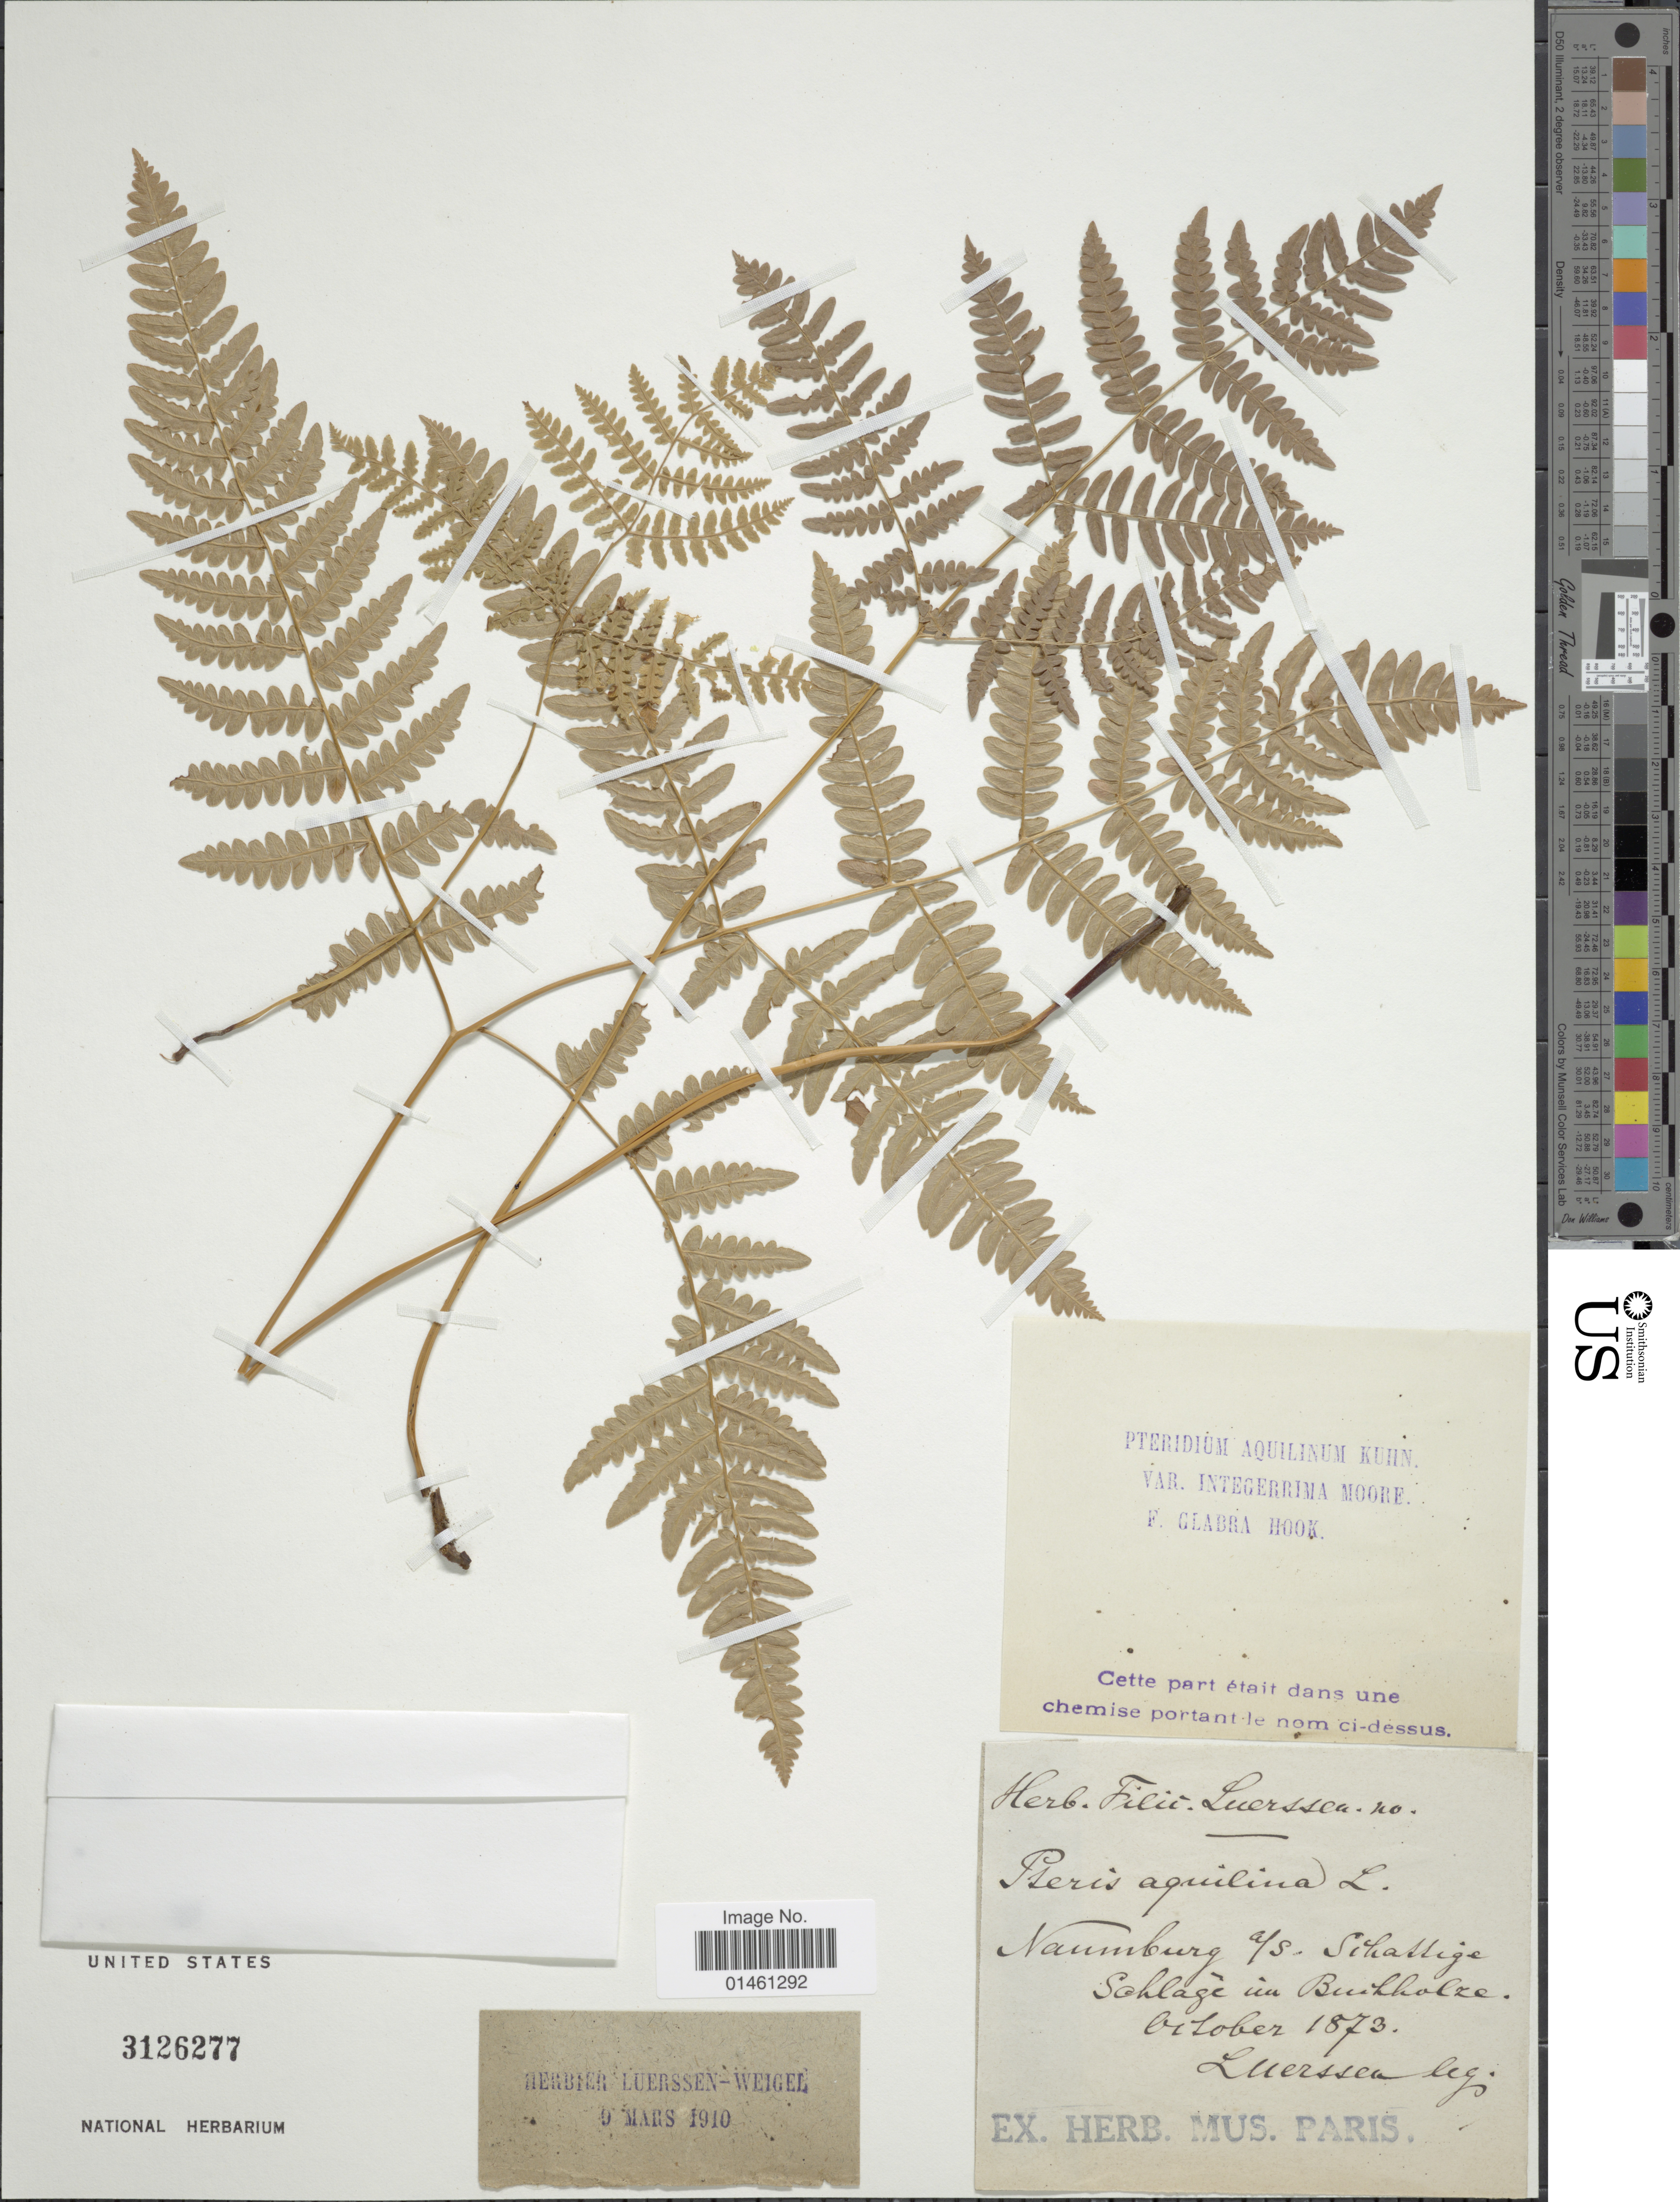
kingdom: Plantae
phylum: Tracheophyta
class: Polypodiopsida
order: Polypodiales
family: Dennstaedtiaceae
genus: Pteridium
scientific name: Pteridium aquilinum var. typicum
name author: R.M. Tryon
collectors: Luerssen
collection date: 1873-10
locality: Naumburg a/s schattige schlage im Buchholze [interpreted]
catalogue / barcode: US 3126277